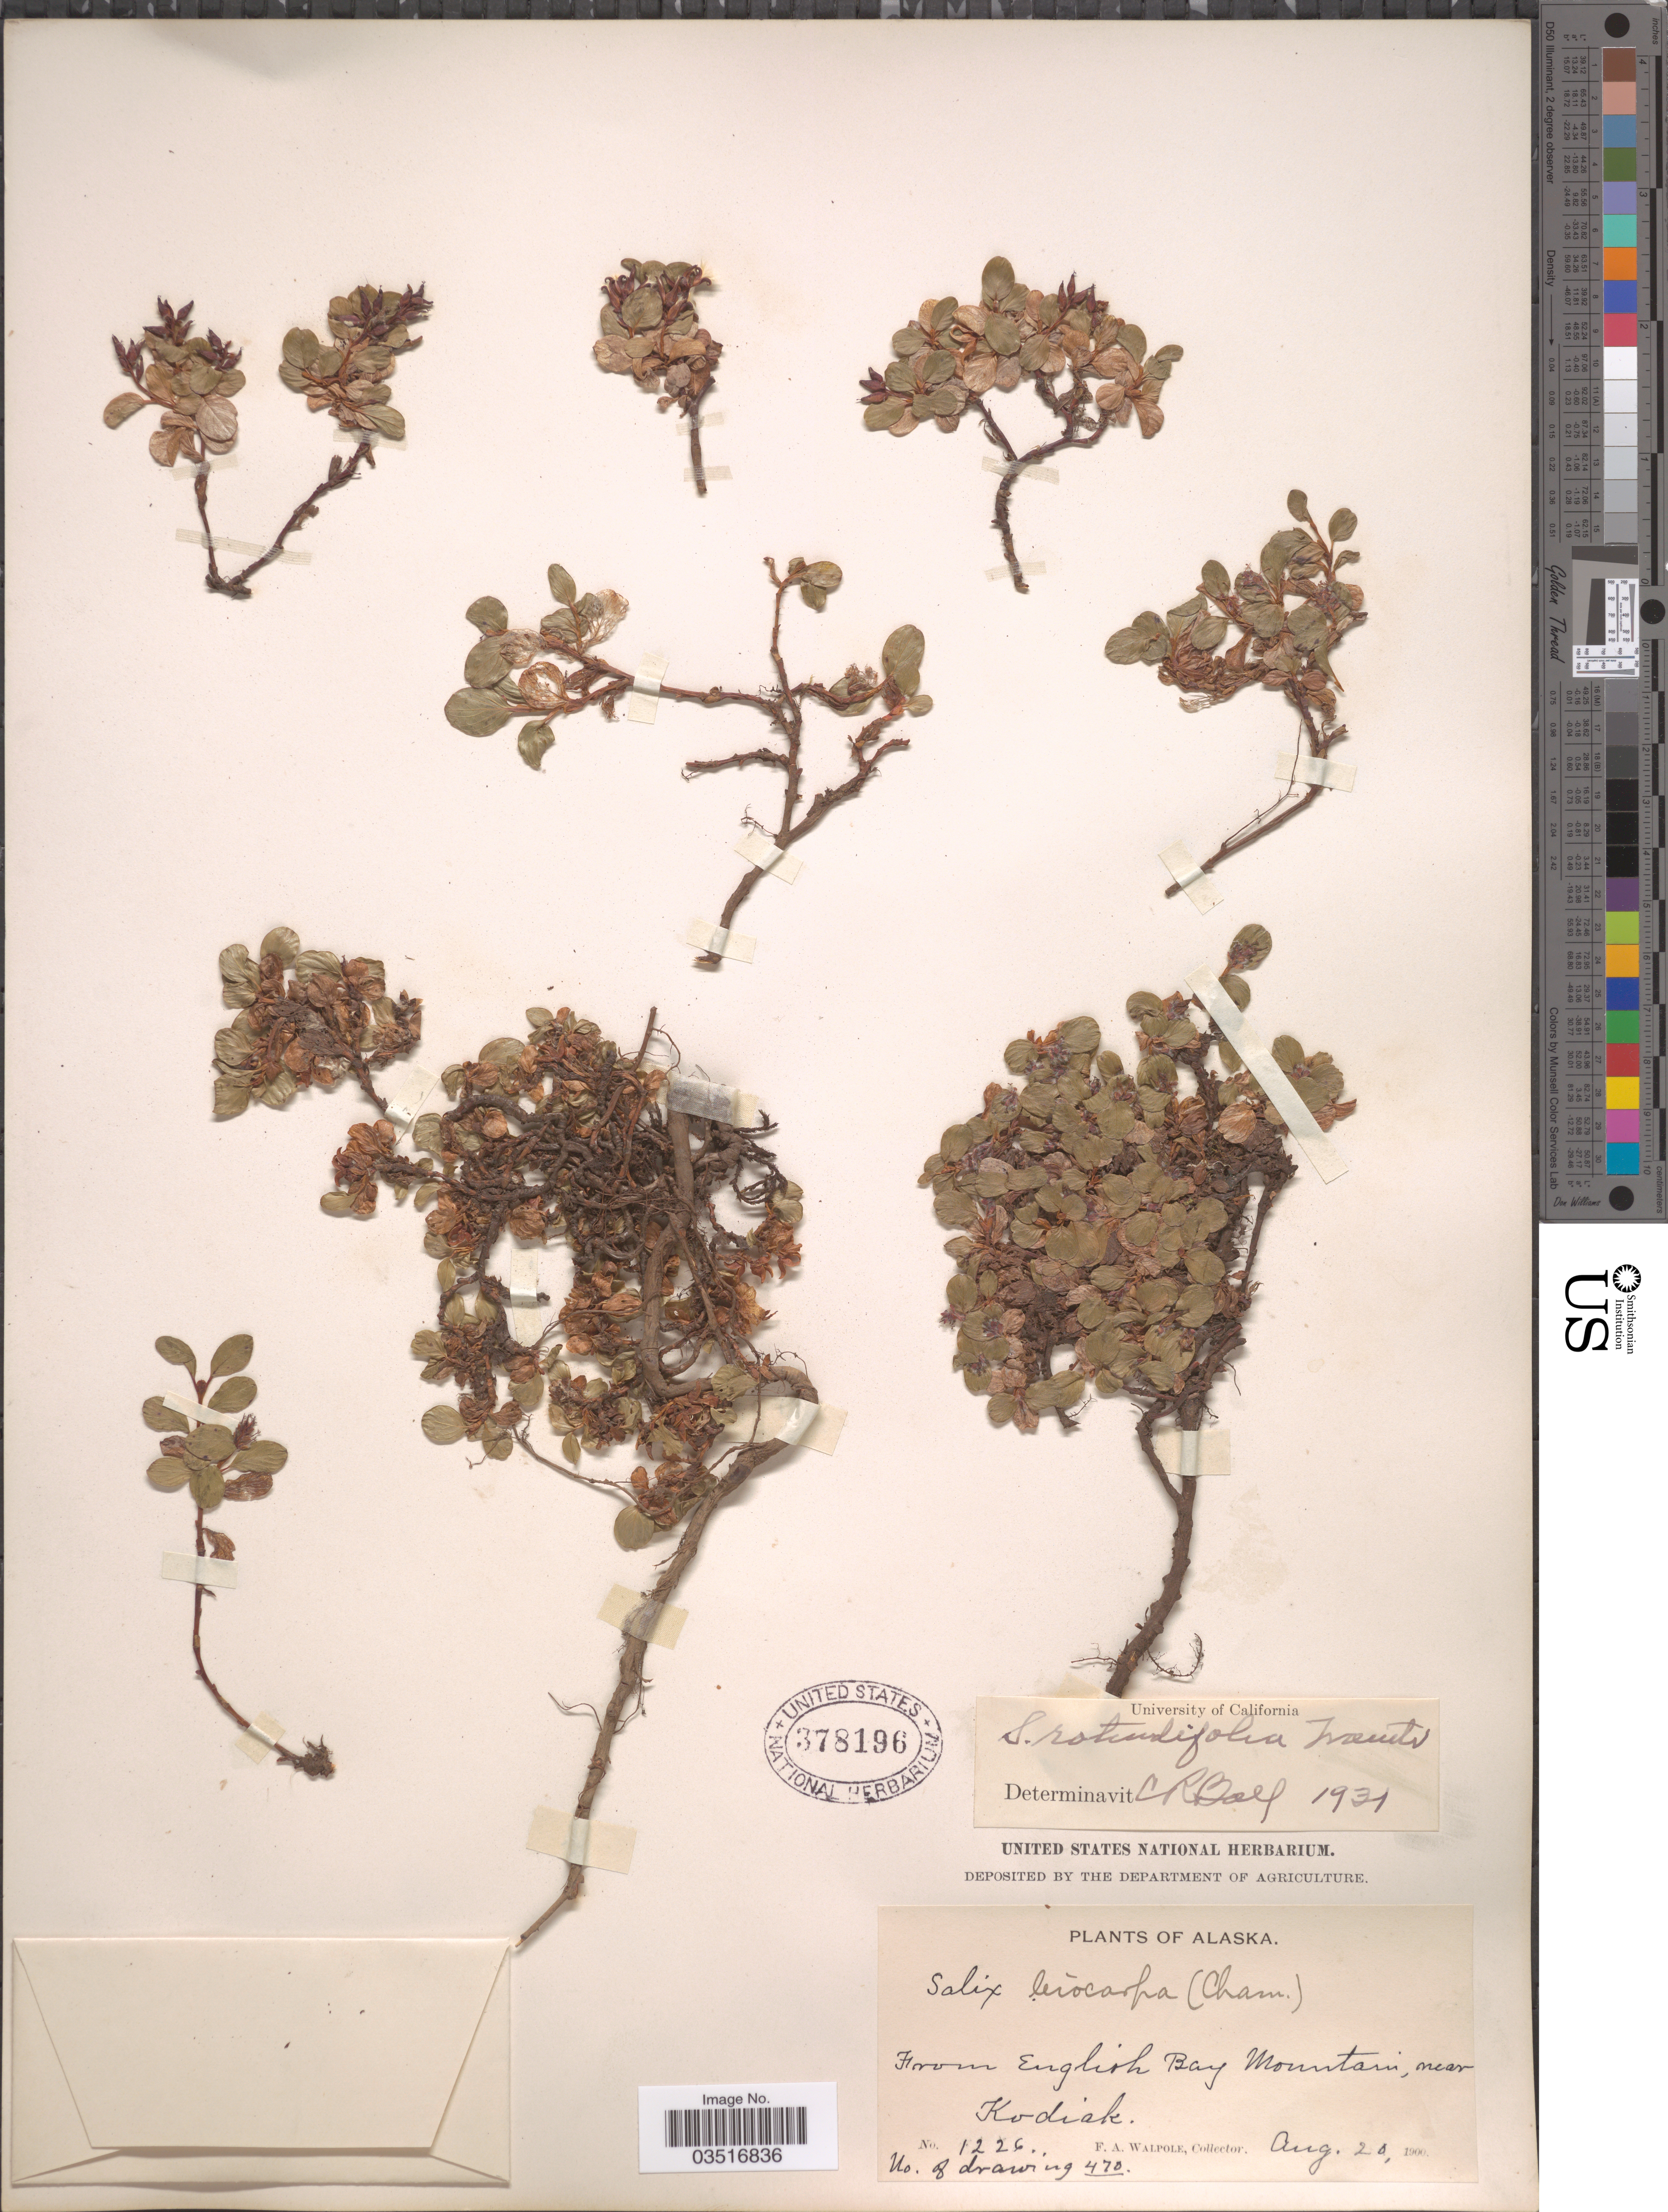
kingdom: Plantae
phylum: Tracheophyta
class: Magnoliopsida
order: Malpighiales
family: Salicaceae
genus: Salix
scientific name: Salix rotundifolia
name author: Trautv.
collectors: F. Walpole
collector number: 1226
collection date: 1900-08-20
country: United States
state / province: Alaska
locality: From English Bay Mountain, near Kodiak.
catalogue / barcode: US 378196